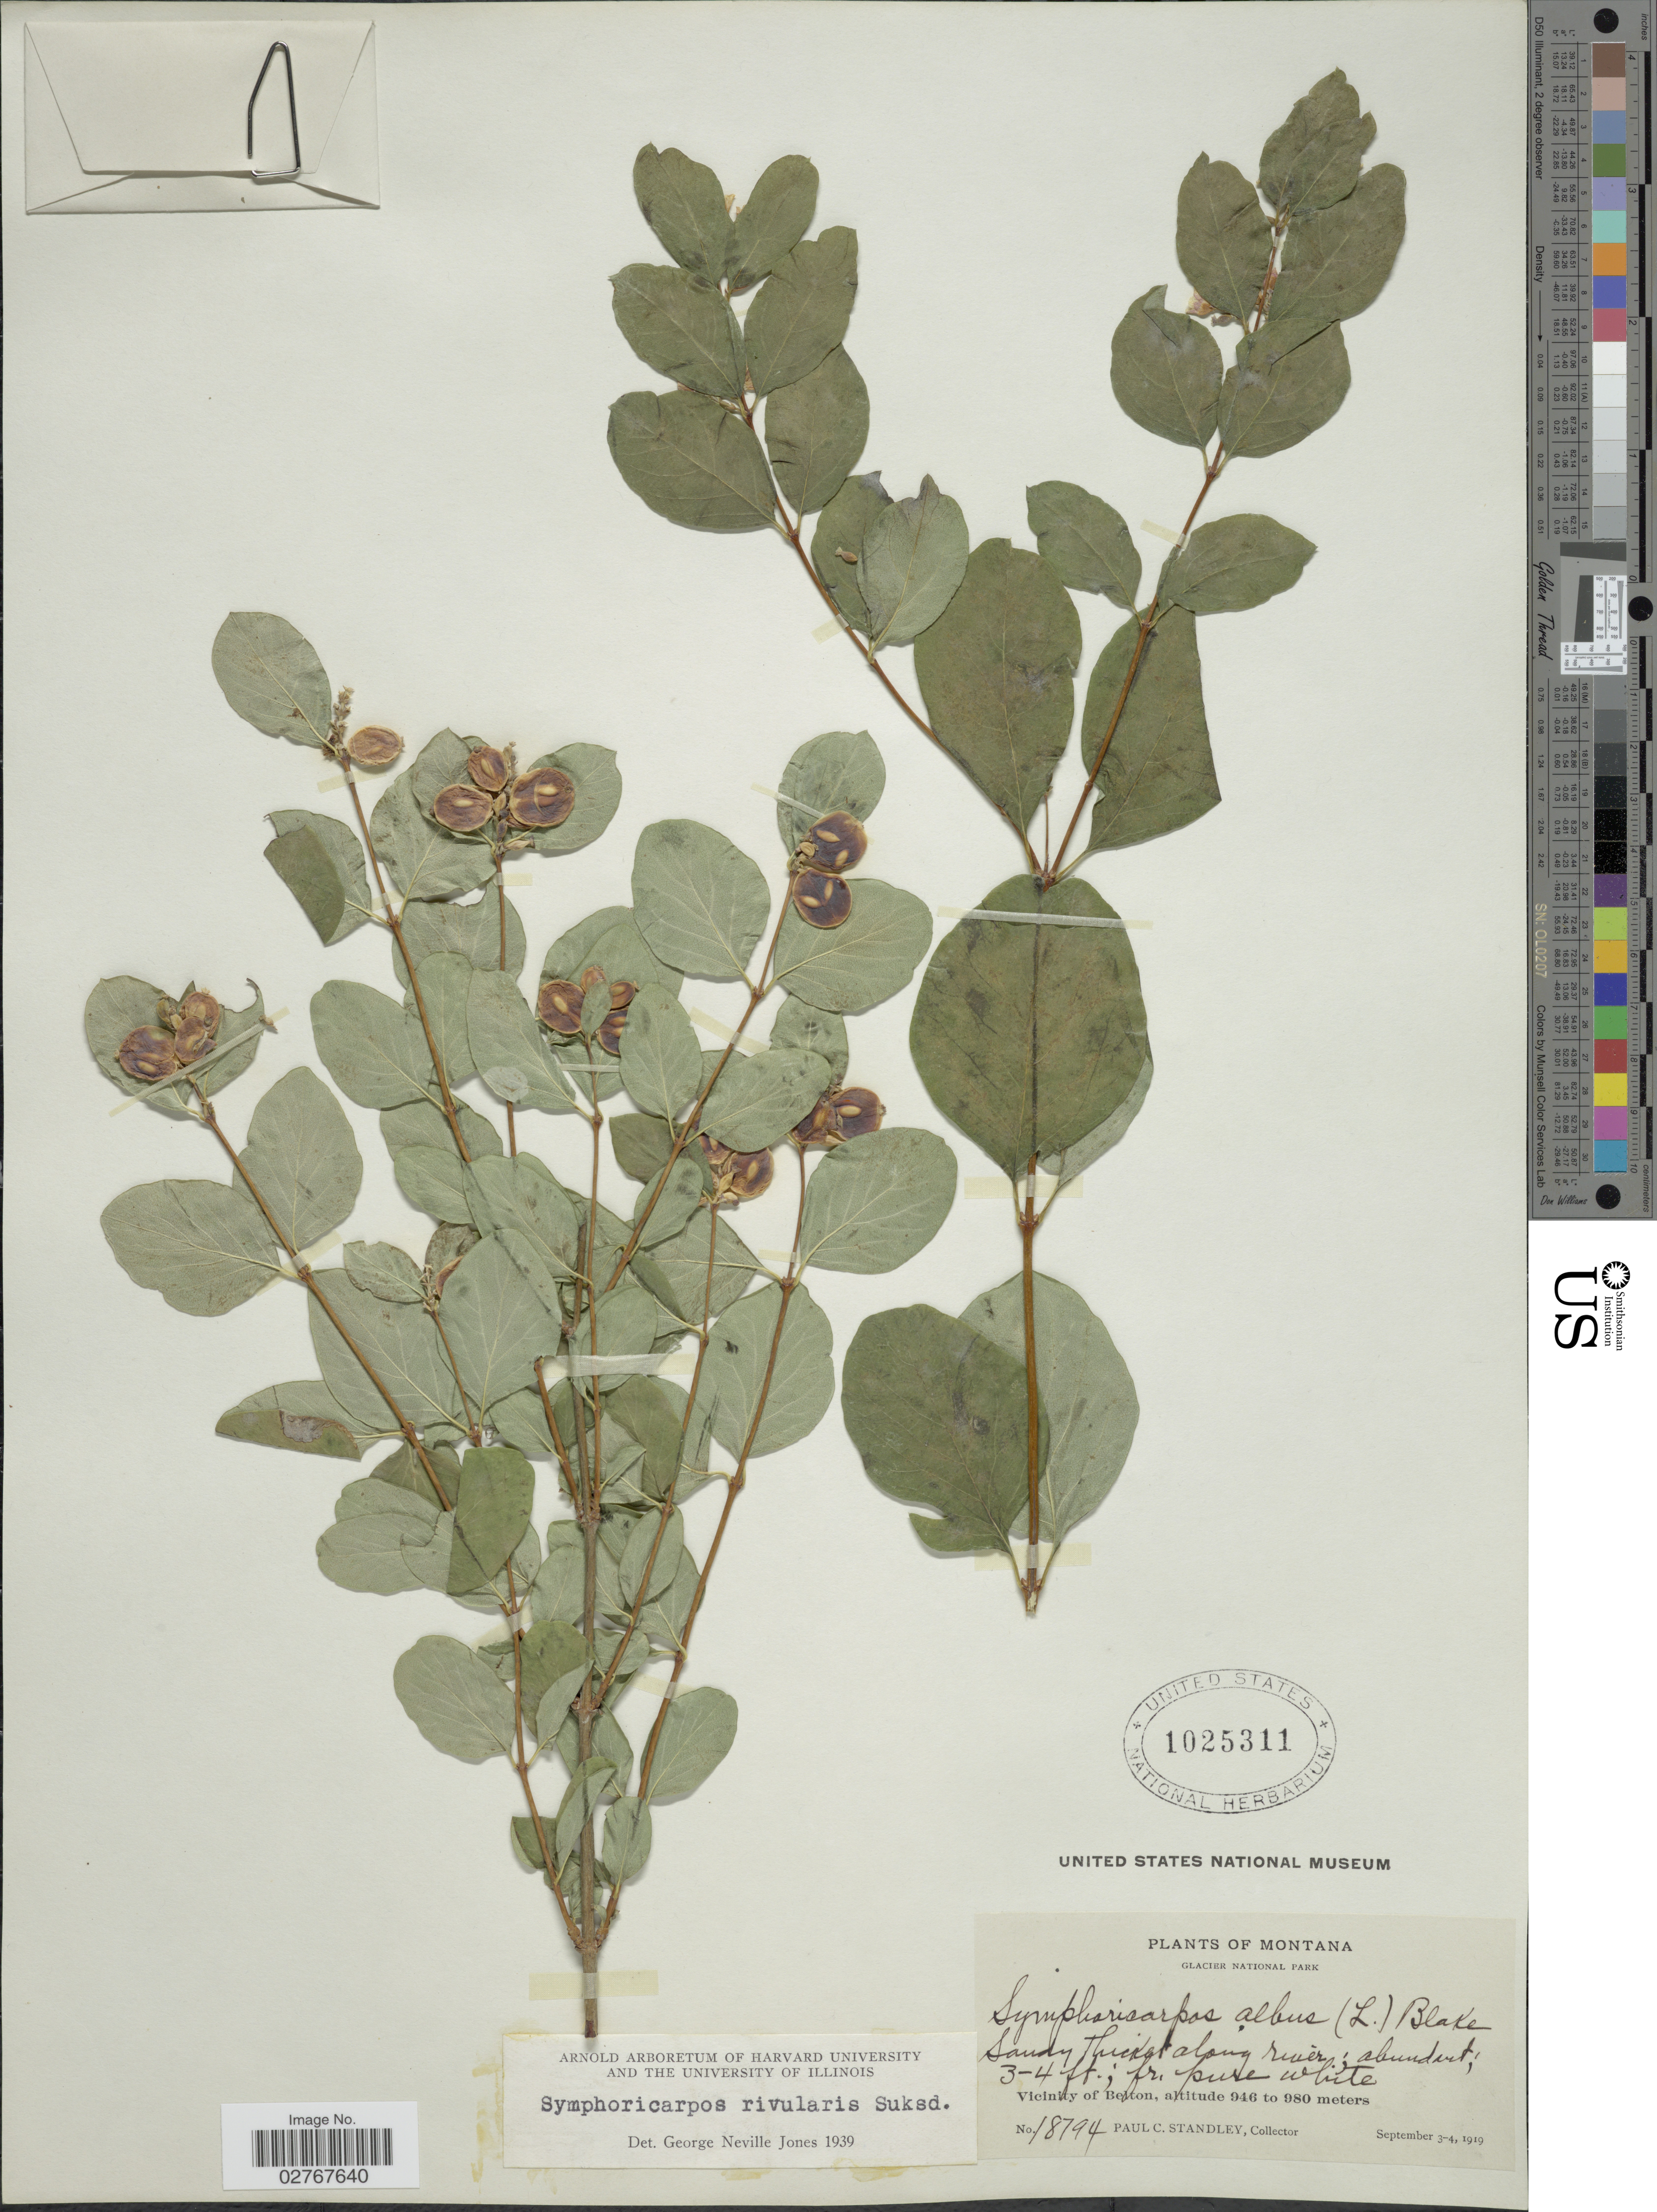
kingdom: Plantae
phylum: Tracheophyta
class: Magnoliopsida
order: Dipsacales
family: Caprifoliaceae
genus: Symphoricarpos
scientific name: Symphoricarpos rivularis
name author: Suksd.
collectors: P. C. Standley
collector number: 18794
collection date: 1919-09-03/1919-09-04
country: United States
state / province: Montana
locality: Glacier National Park. Vicinity of Belton.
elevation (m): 946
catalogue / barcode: US 1025311